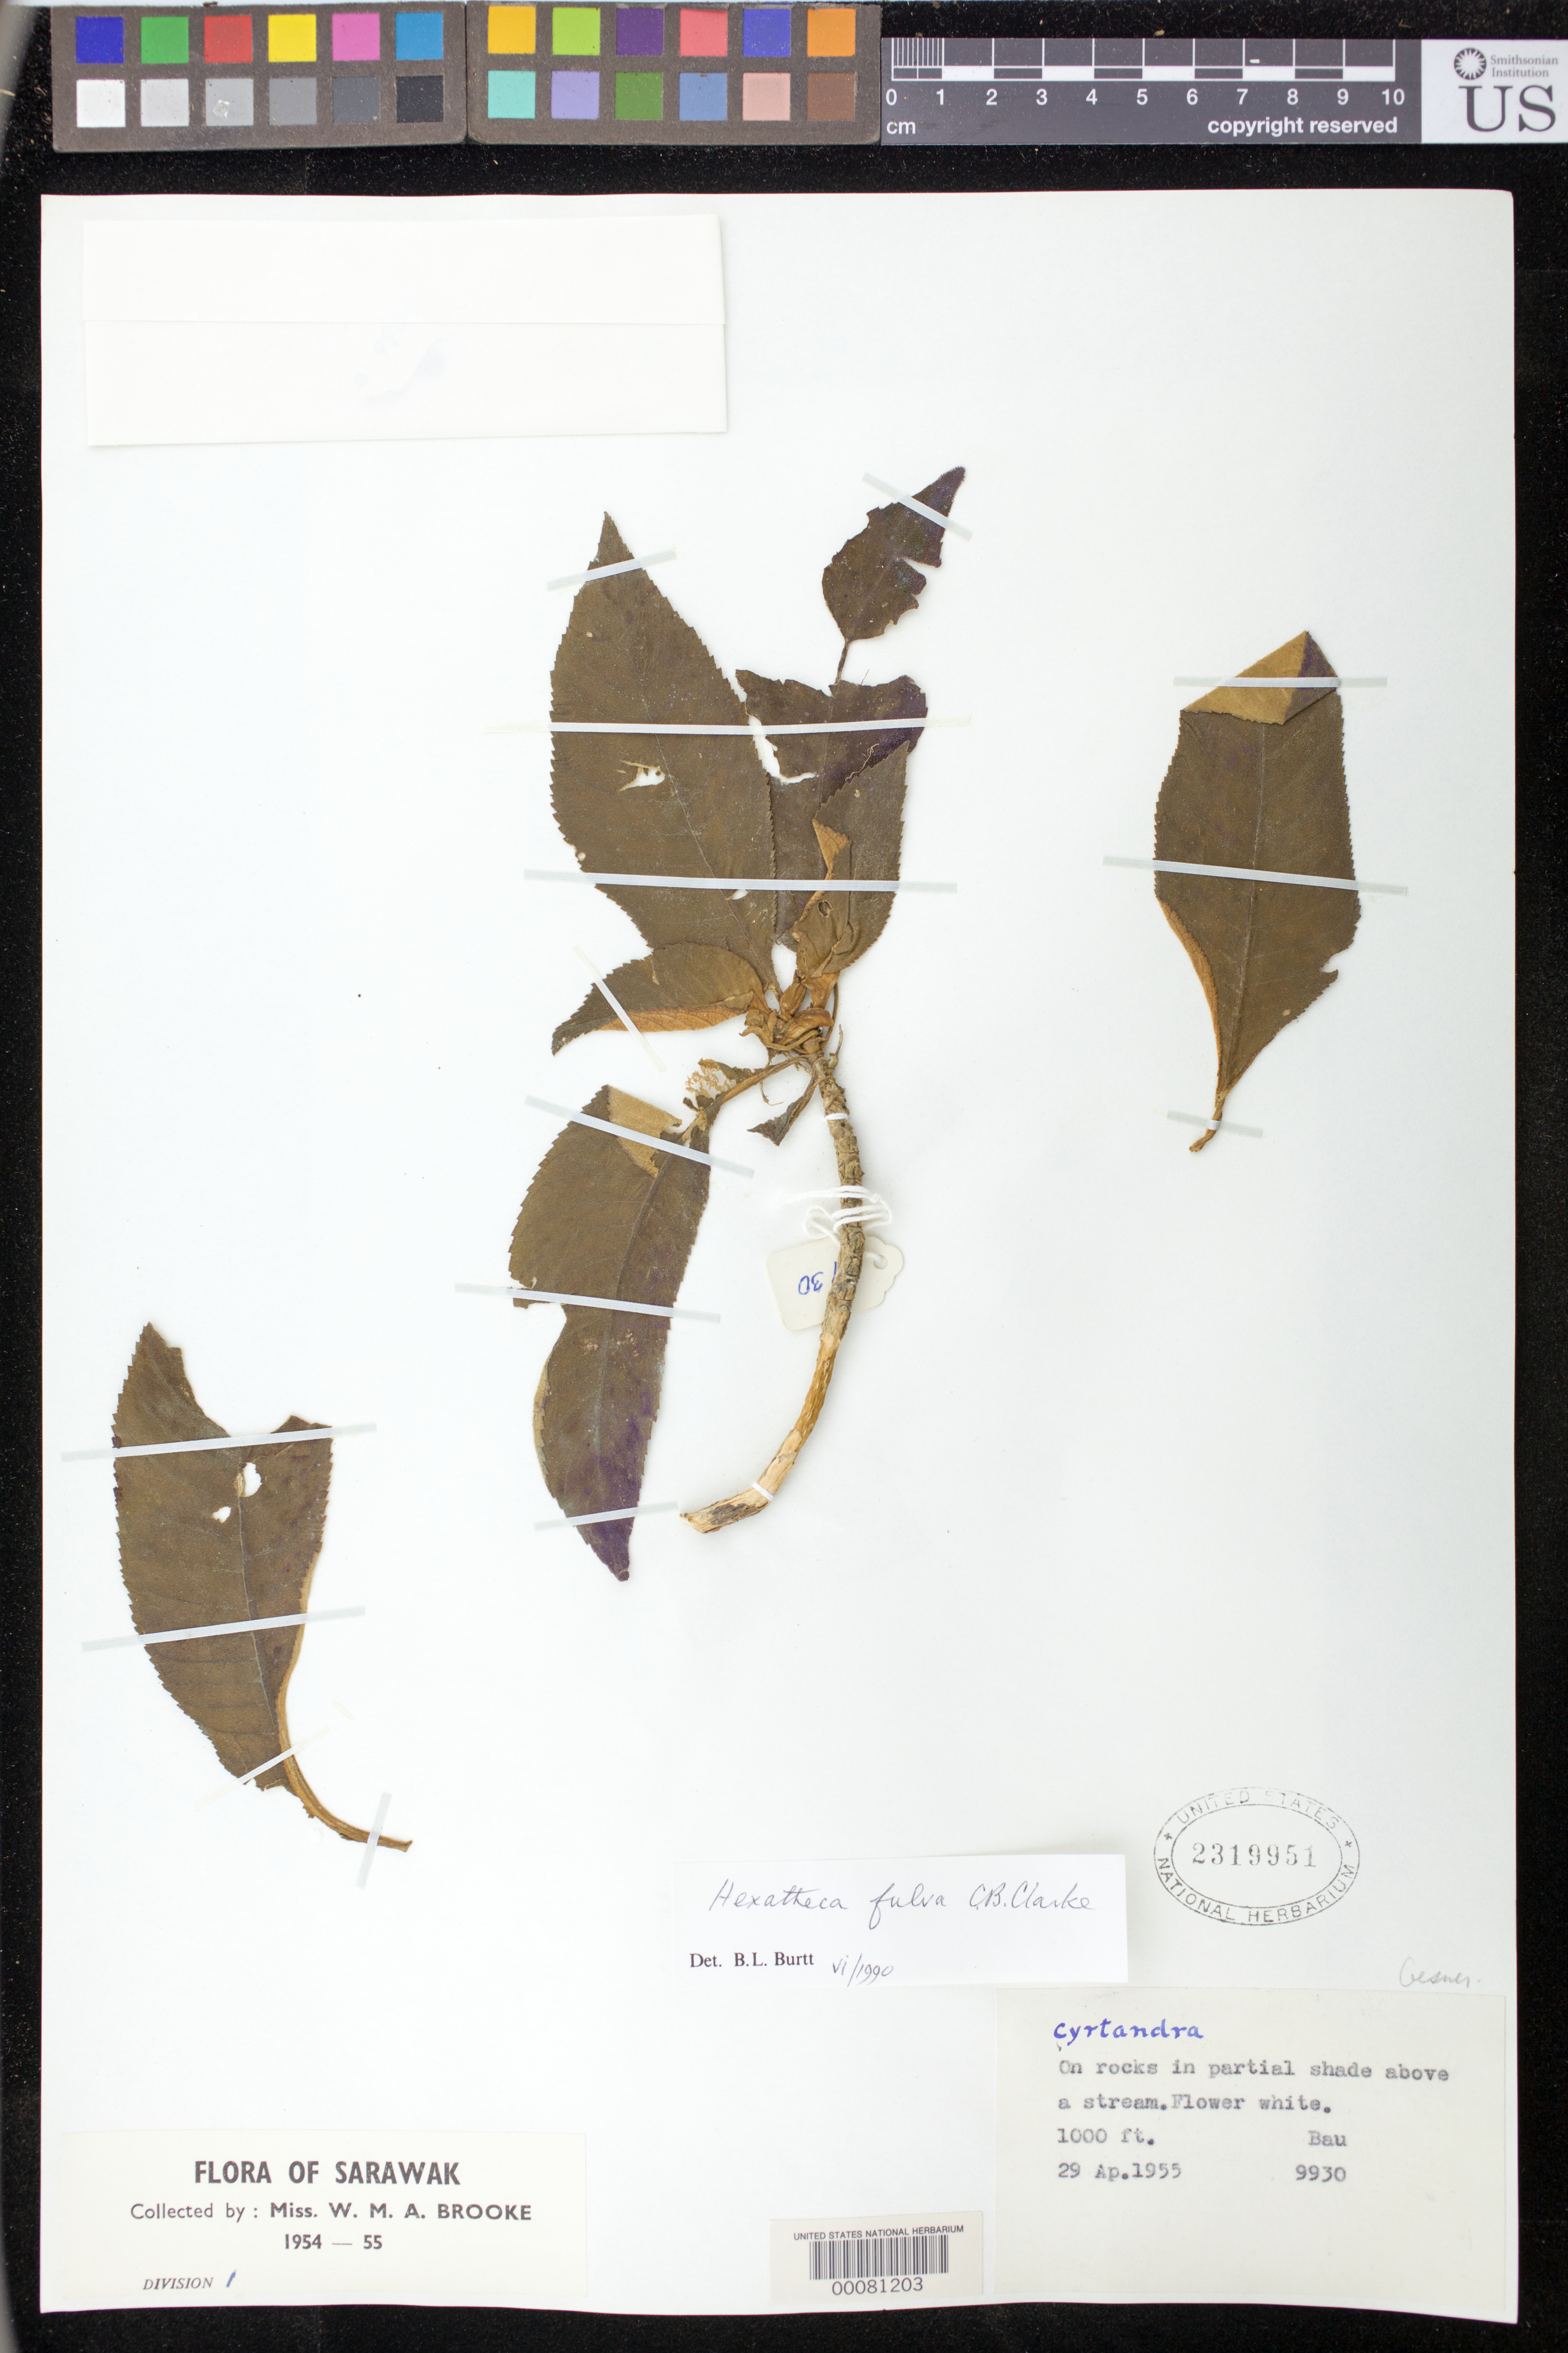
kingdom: Plantae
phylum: Tracheophyta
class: Magnoliopsida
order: Lamiales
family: Gesneriaceae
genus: Hexatheca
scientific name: Hexatheca fulva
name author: C.B. Clarke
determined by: Burtt, B. L.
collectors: W. Brooke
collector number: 9930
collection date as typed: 29 Apr 1955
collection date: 1955-04-29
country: Malaysia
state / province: Sarawak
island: Borneo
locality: Bau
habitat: On rocks in partial shade above a stream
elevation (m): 305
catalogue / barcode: US 2319951